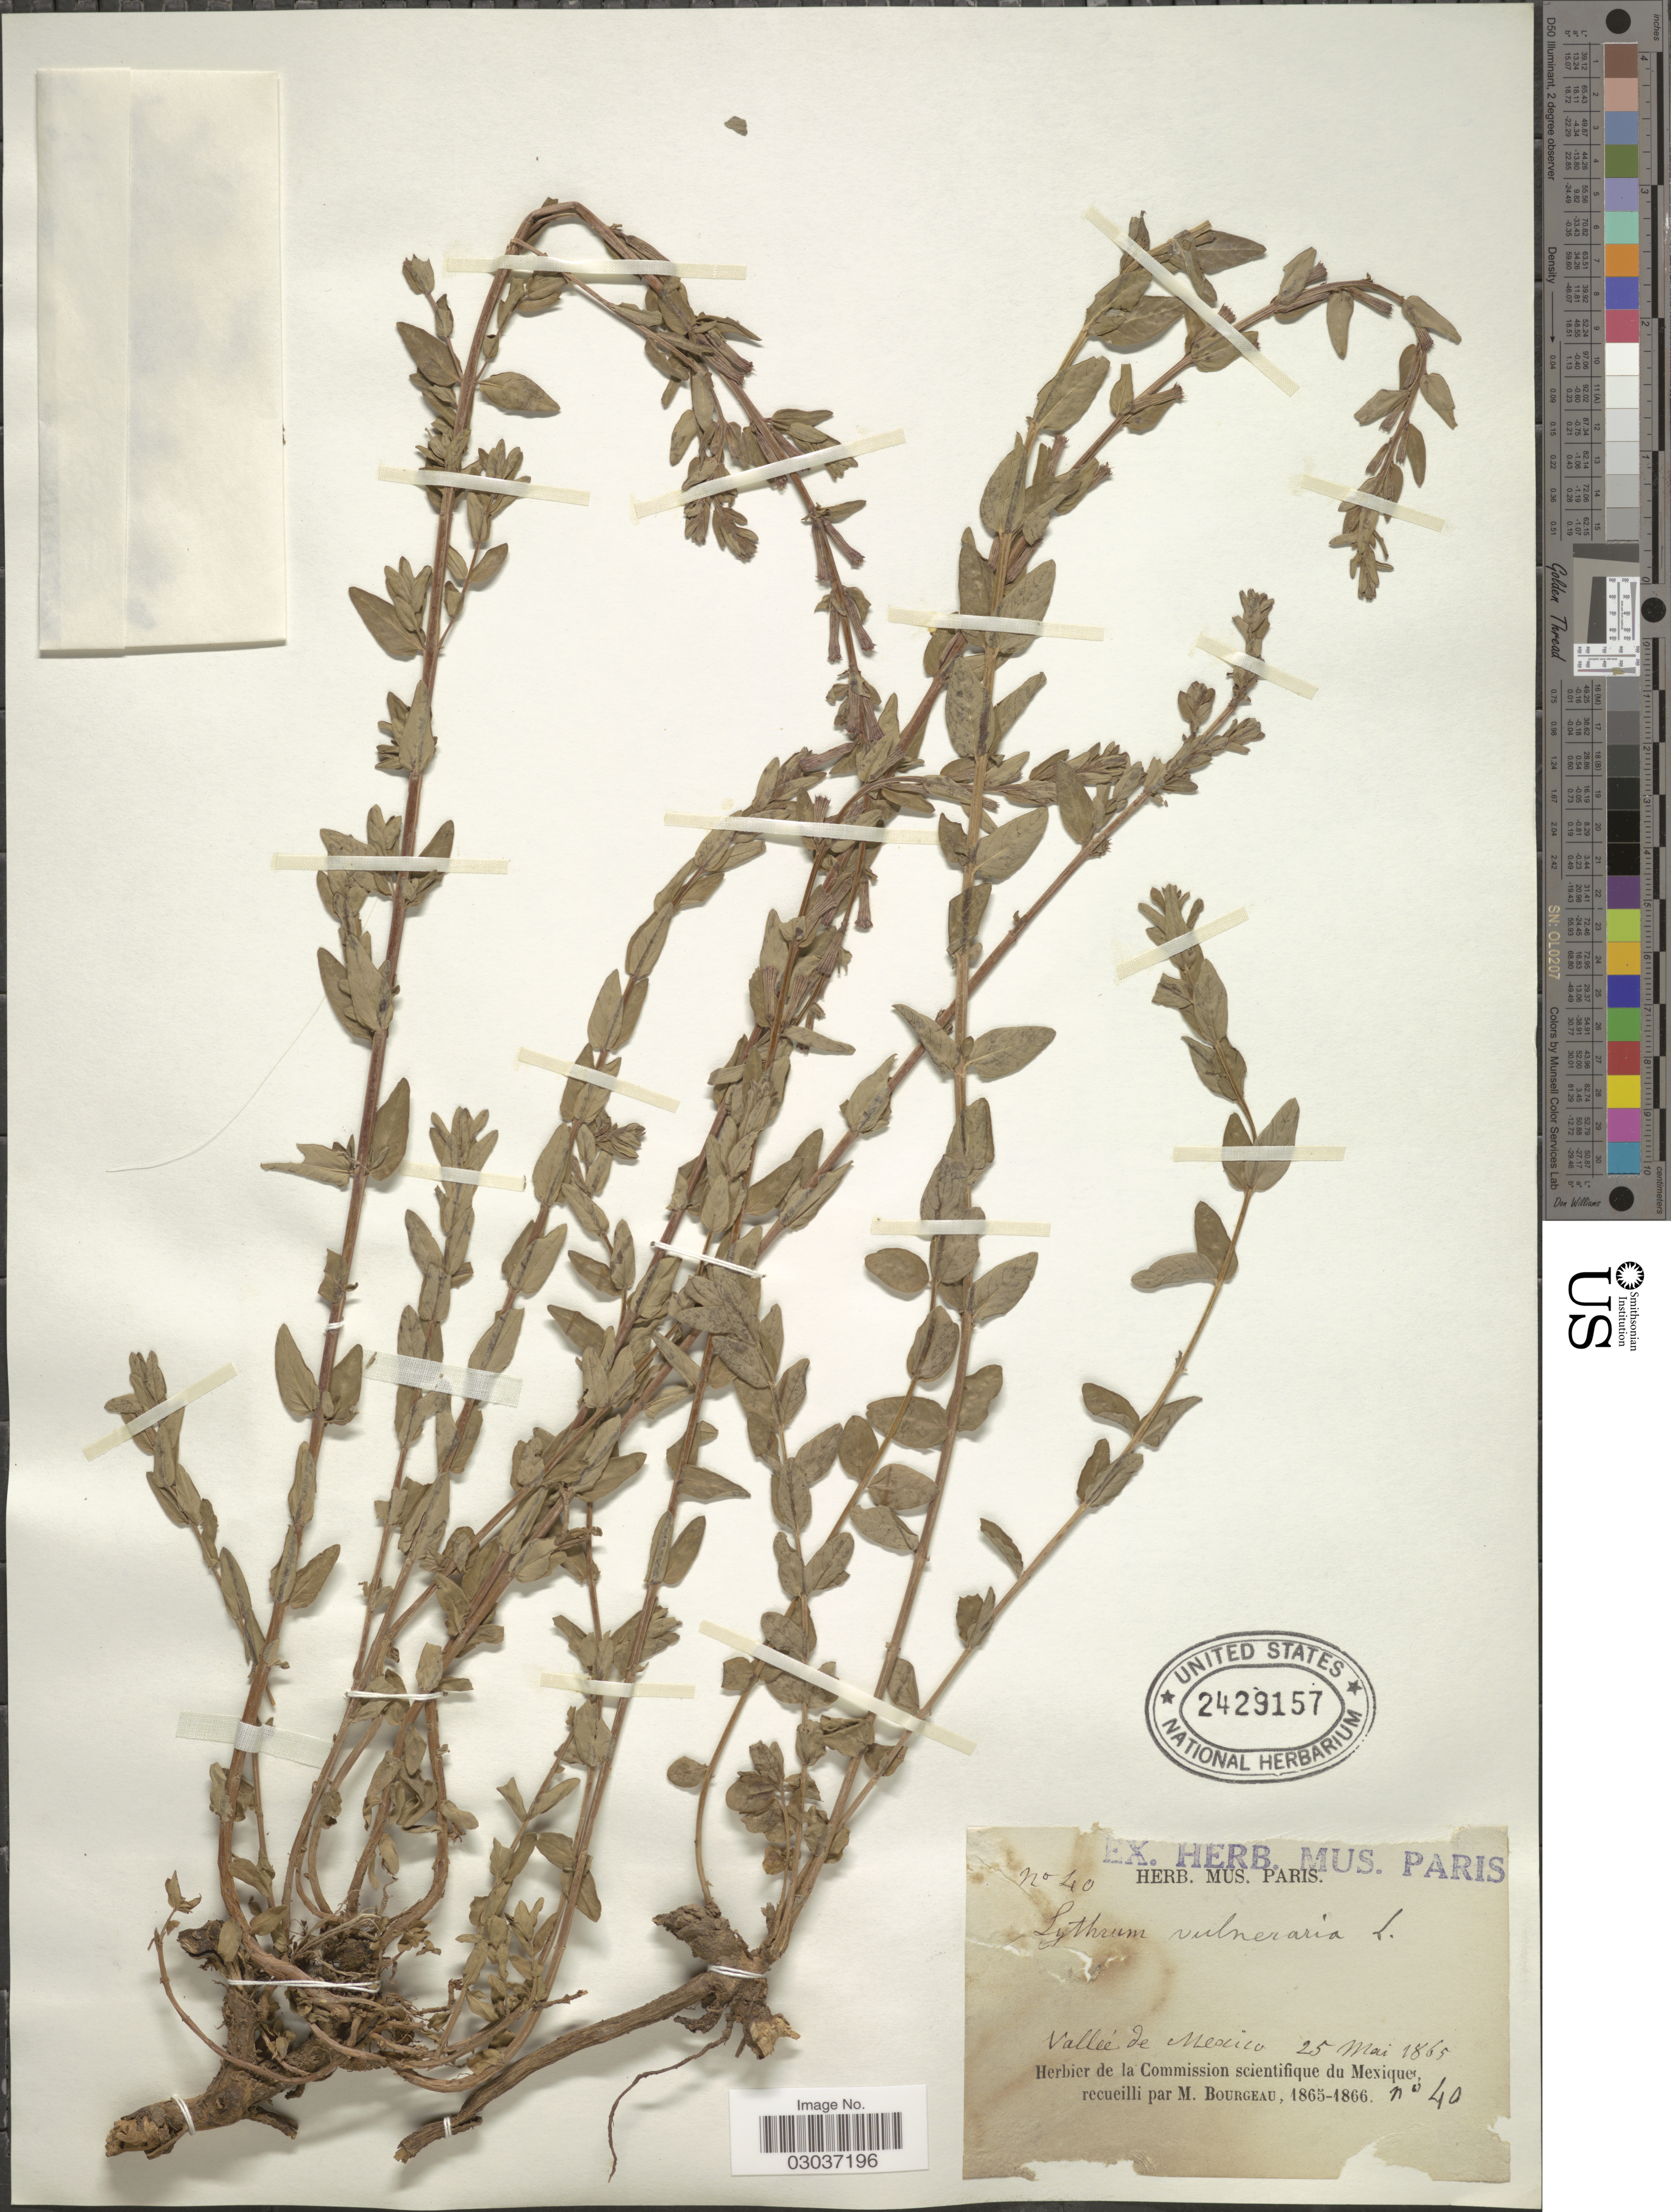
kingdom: Plantae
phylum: Tracheophyta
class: Magnoliopsida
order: Myrtales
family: Lythraceae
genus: Lythrum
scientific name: Lythrum vulneraria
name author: Aiton ex Schrank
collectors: M. Bourgeau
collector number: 40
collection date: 1865-05-25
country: Mexico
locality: Valleé de Mexico.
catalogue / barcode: US 2429157